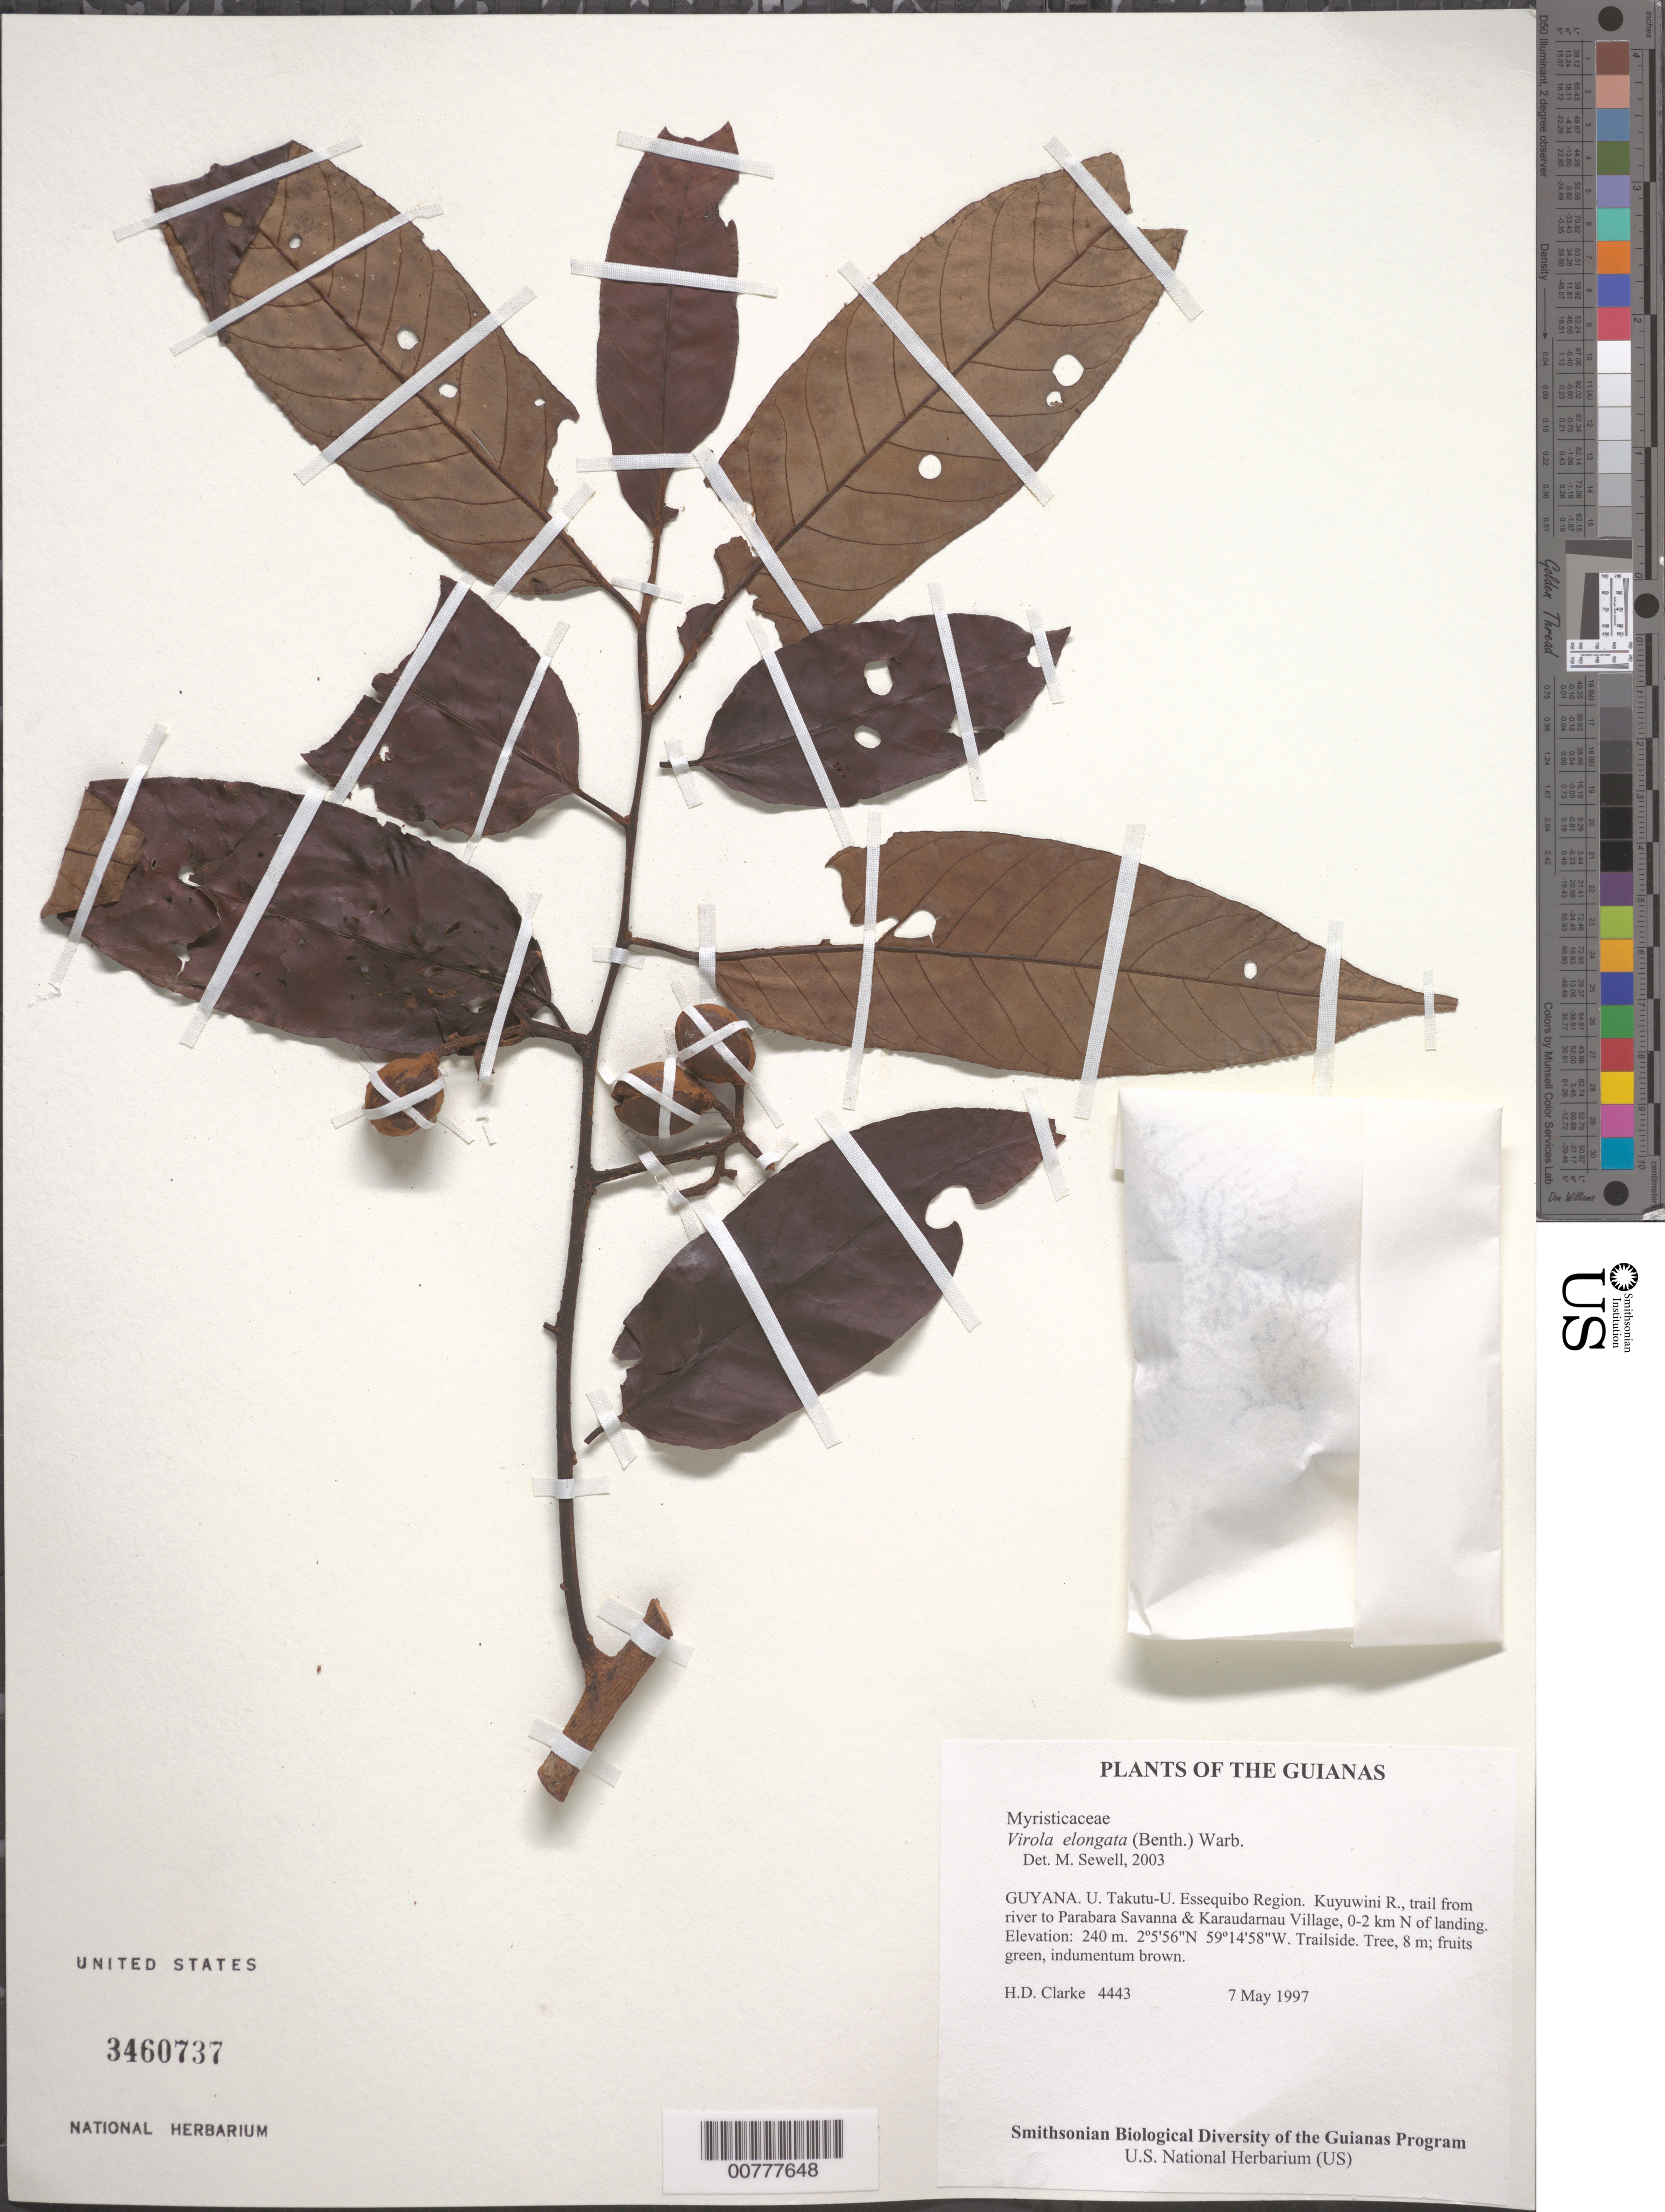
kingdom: Plantae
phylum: Tracheophyta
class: Magnoliopsida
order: Magnoliales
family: Myristicaceae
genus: Virola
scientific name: Virola elongata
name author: (Benth.) Warb.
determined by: Sewell, M.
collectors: H. D. Clarke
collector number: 4443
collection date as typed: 7 May 1997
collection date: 1997-05-07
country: Guyana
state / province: U. Takutu-U. Essequibo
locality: Kuyuwini R., trail from river to Parabara Savanna & Karaudarnau Village, 0-2 km N of landing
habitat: Trailside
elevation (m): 240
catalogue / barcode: US 3460737